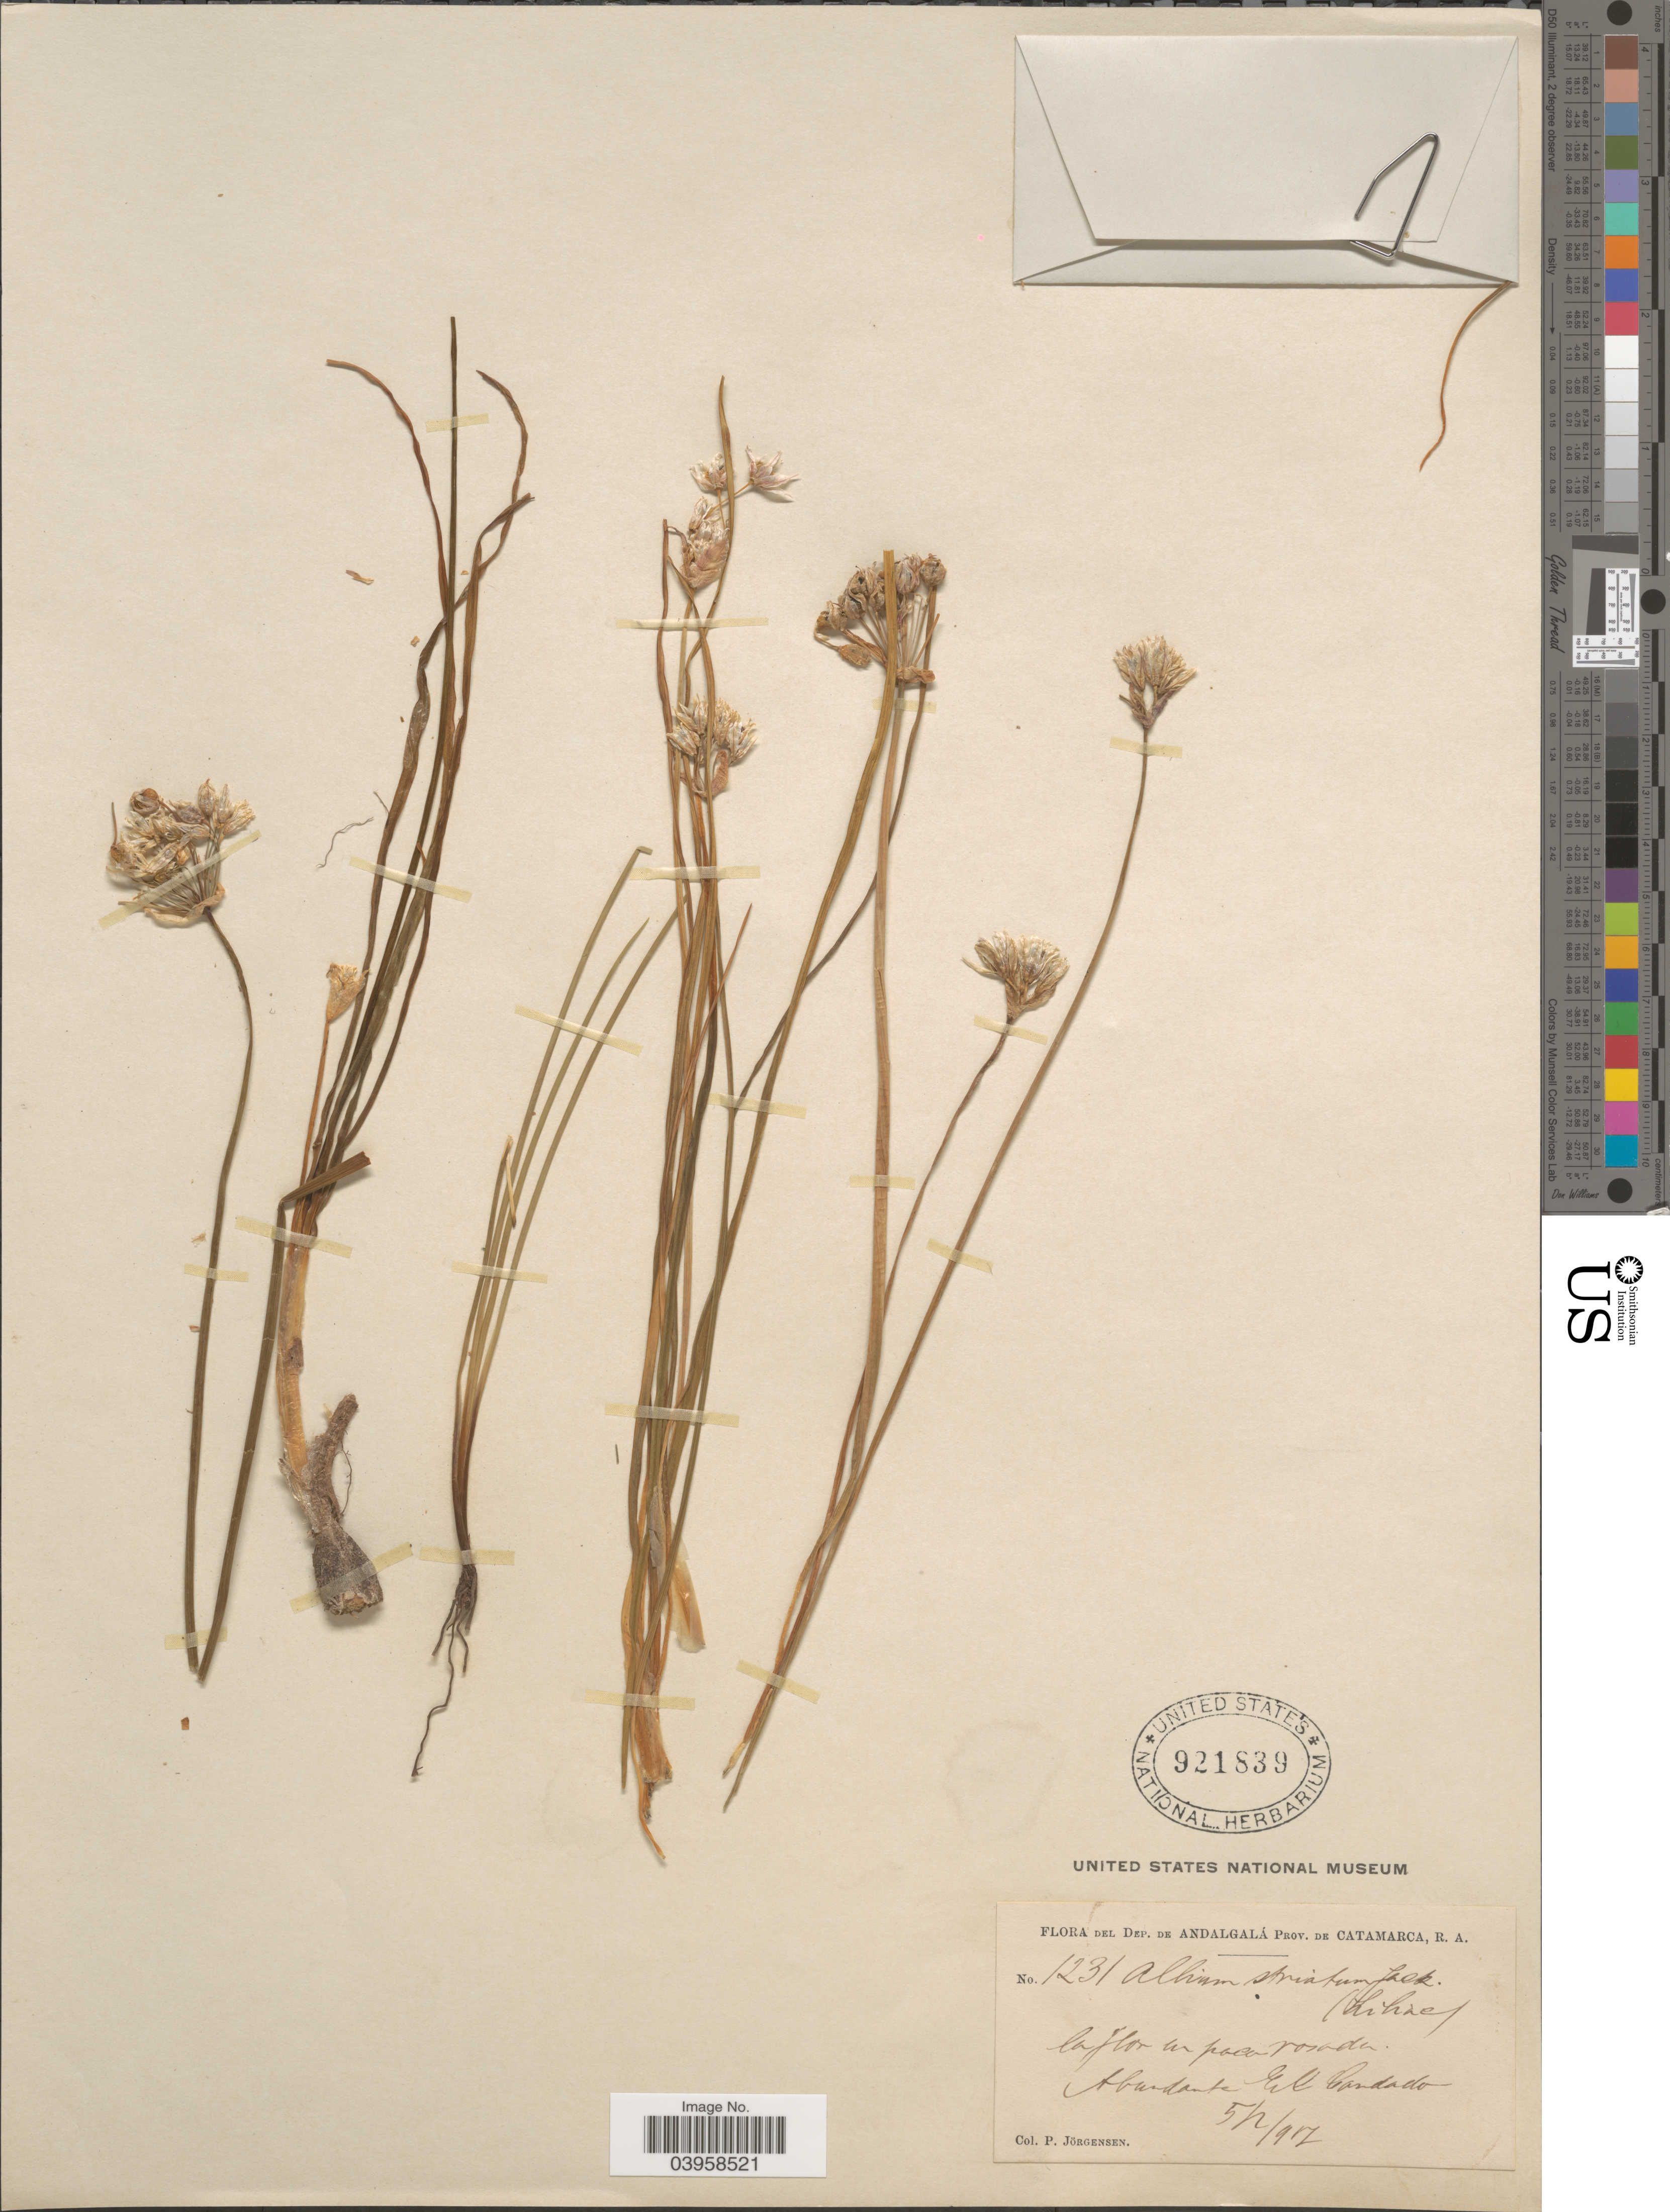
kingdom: Plantae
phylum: Tracheophyta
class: Liliopsida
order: Asparagales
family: Amaryllidaceae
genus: Nothoscordum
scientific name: Nothoscordum striatellum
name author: (Lindl.) Kunth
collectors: P. Jörgensen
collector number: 1231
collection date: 1917-02-05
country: Argentina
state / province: Catamarca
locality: Dep. de Andalgalá. El Candado.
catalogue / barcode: US 921839